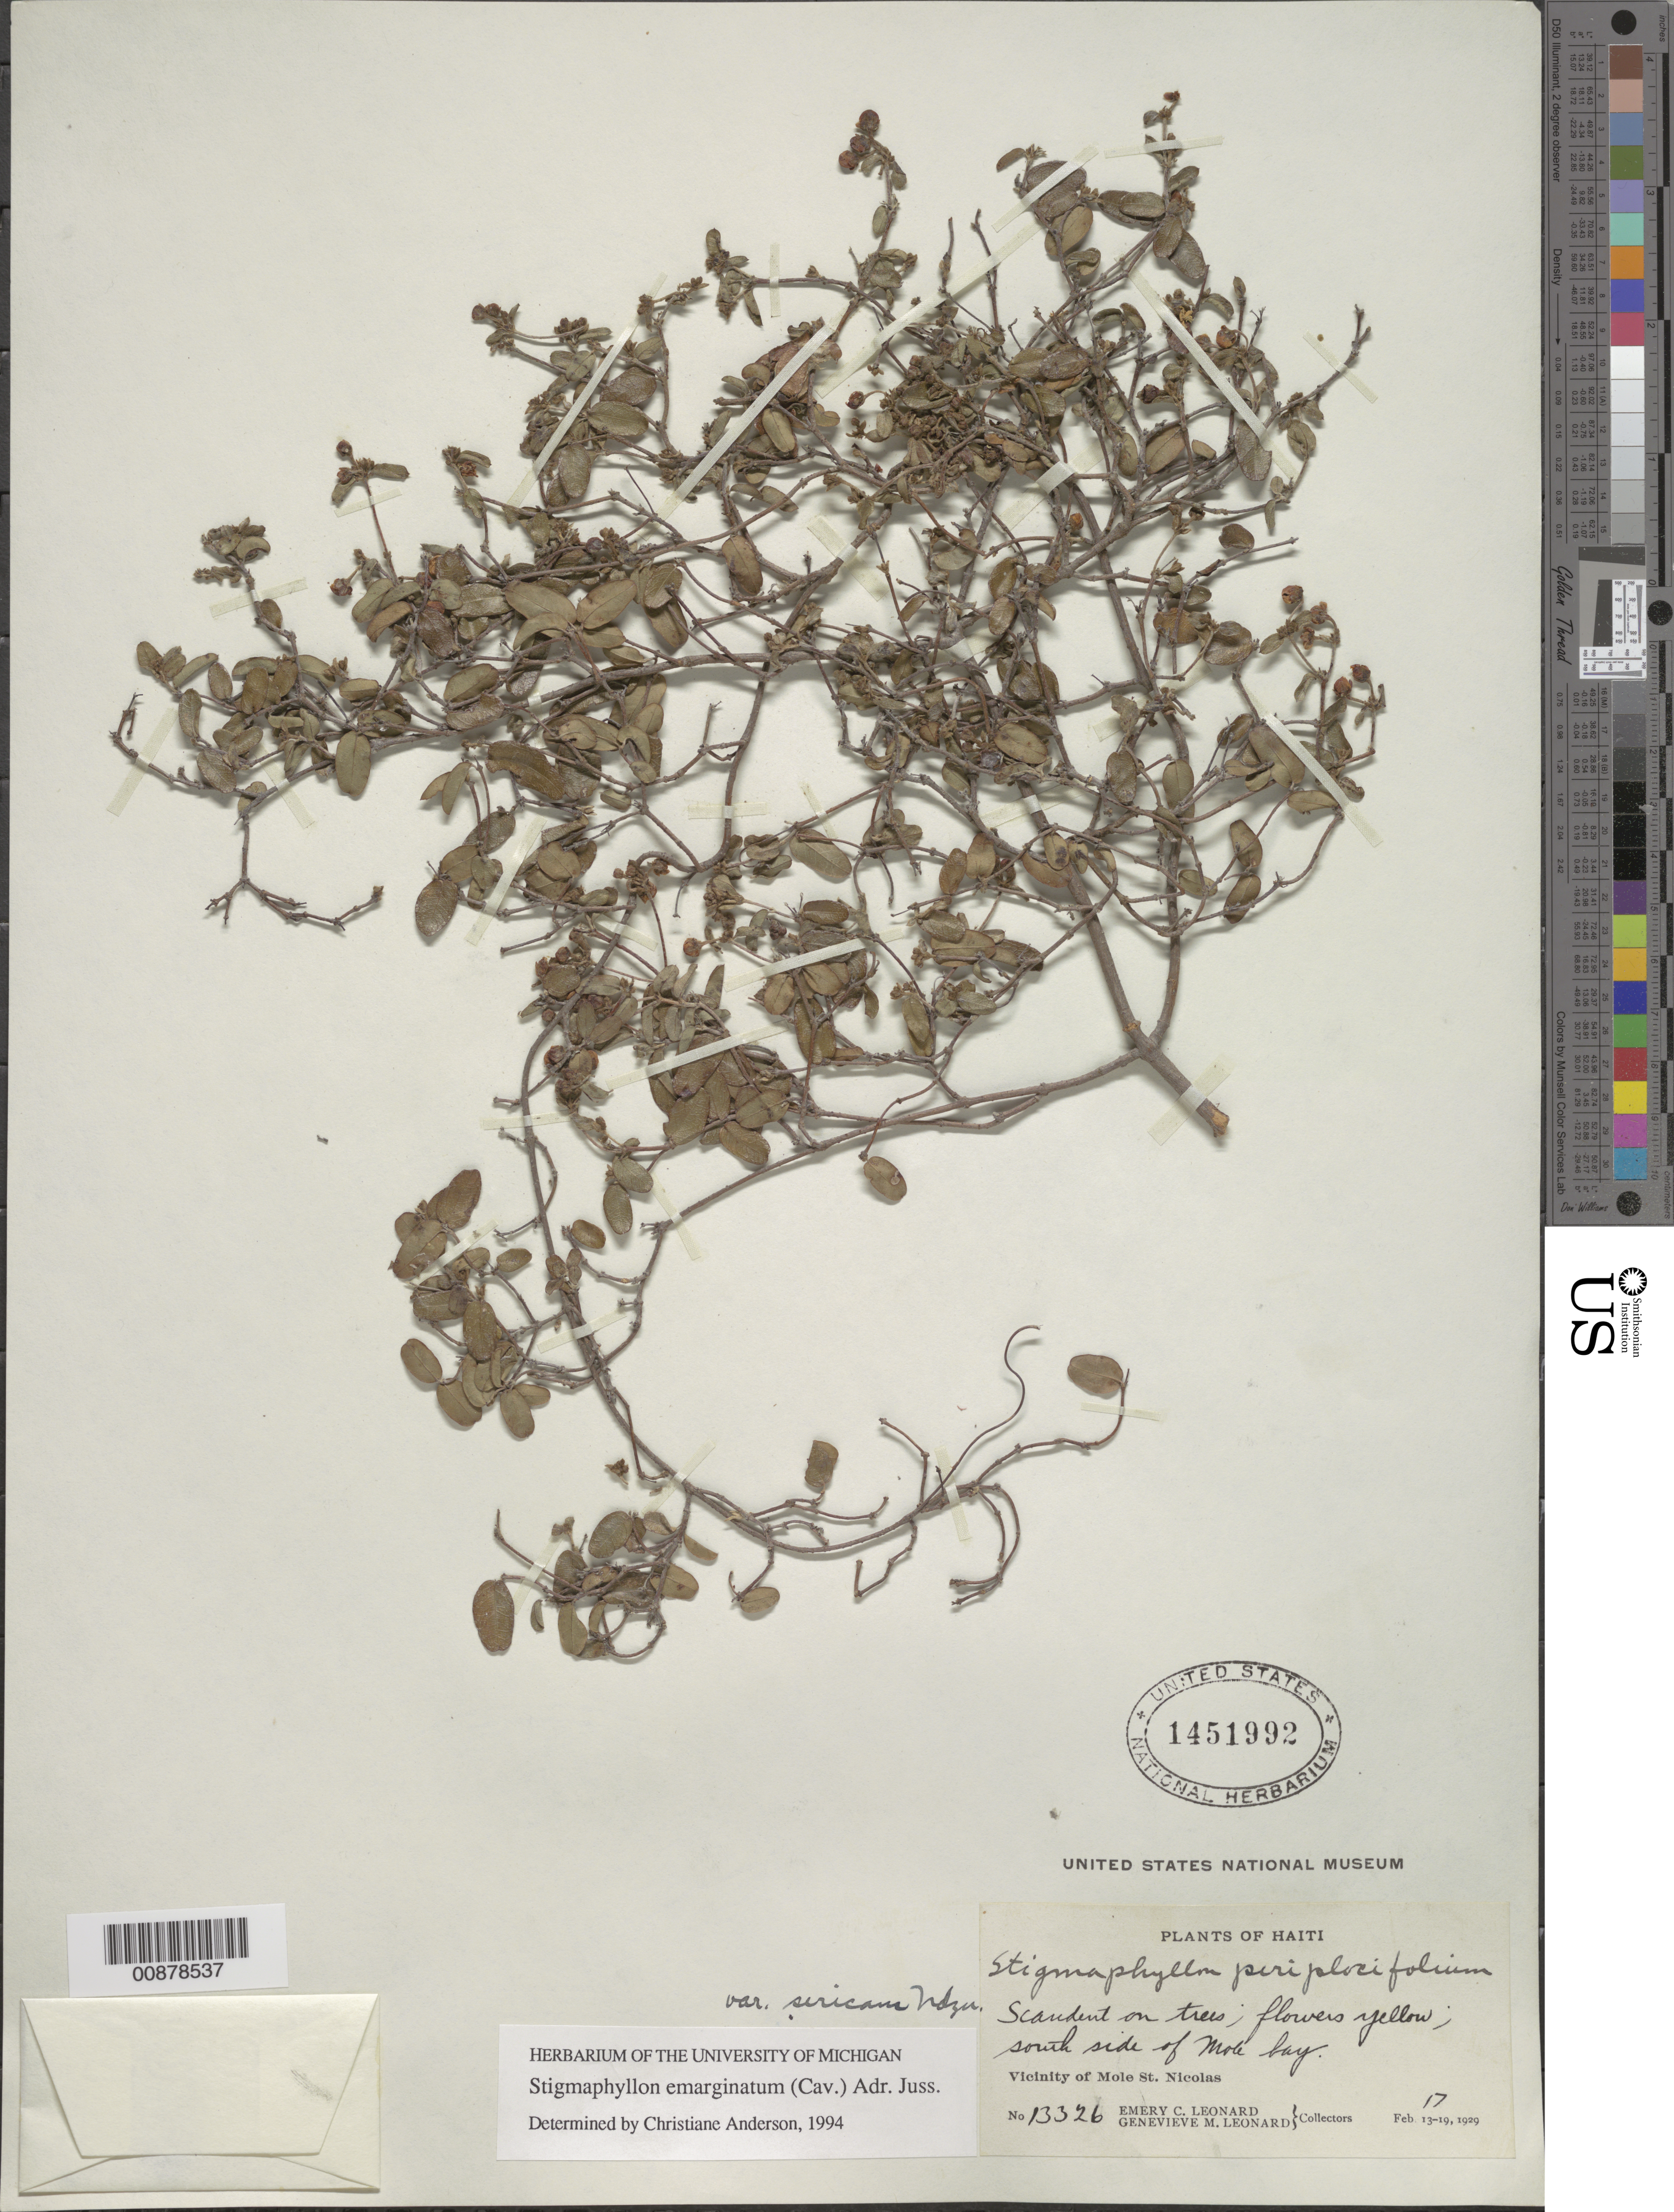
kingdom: Plantae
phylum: Tracheophyta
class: Magnoliopsida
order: Malpighiales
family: Malpighiaceae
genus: Stigmaphyllon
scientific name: Stigmaphyllon emarginatum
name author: (Cav.) A. Juss.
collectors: E. C. Leonard & G. M. Leonard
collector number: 13326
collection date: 1929-02-17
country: Haiti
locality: South side of Mole bay. Vicinity of Mole St. Nicolas.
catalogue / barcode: US 1451992